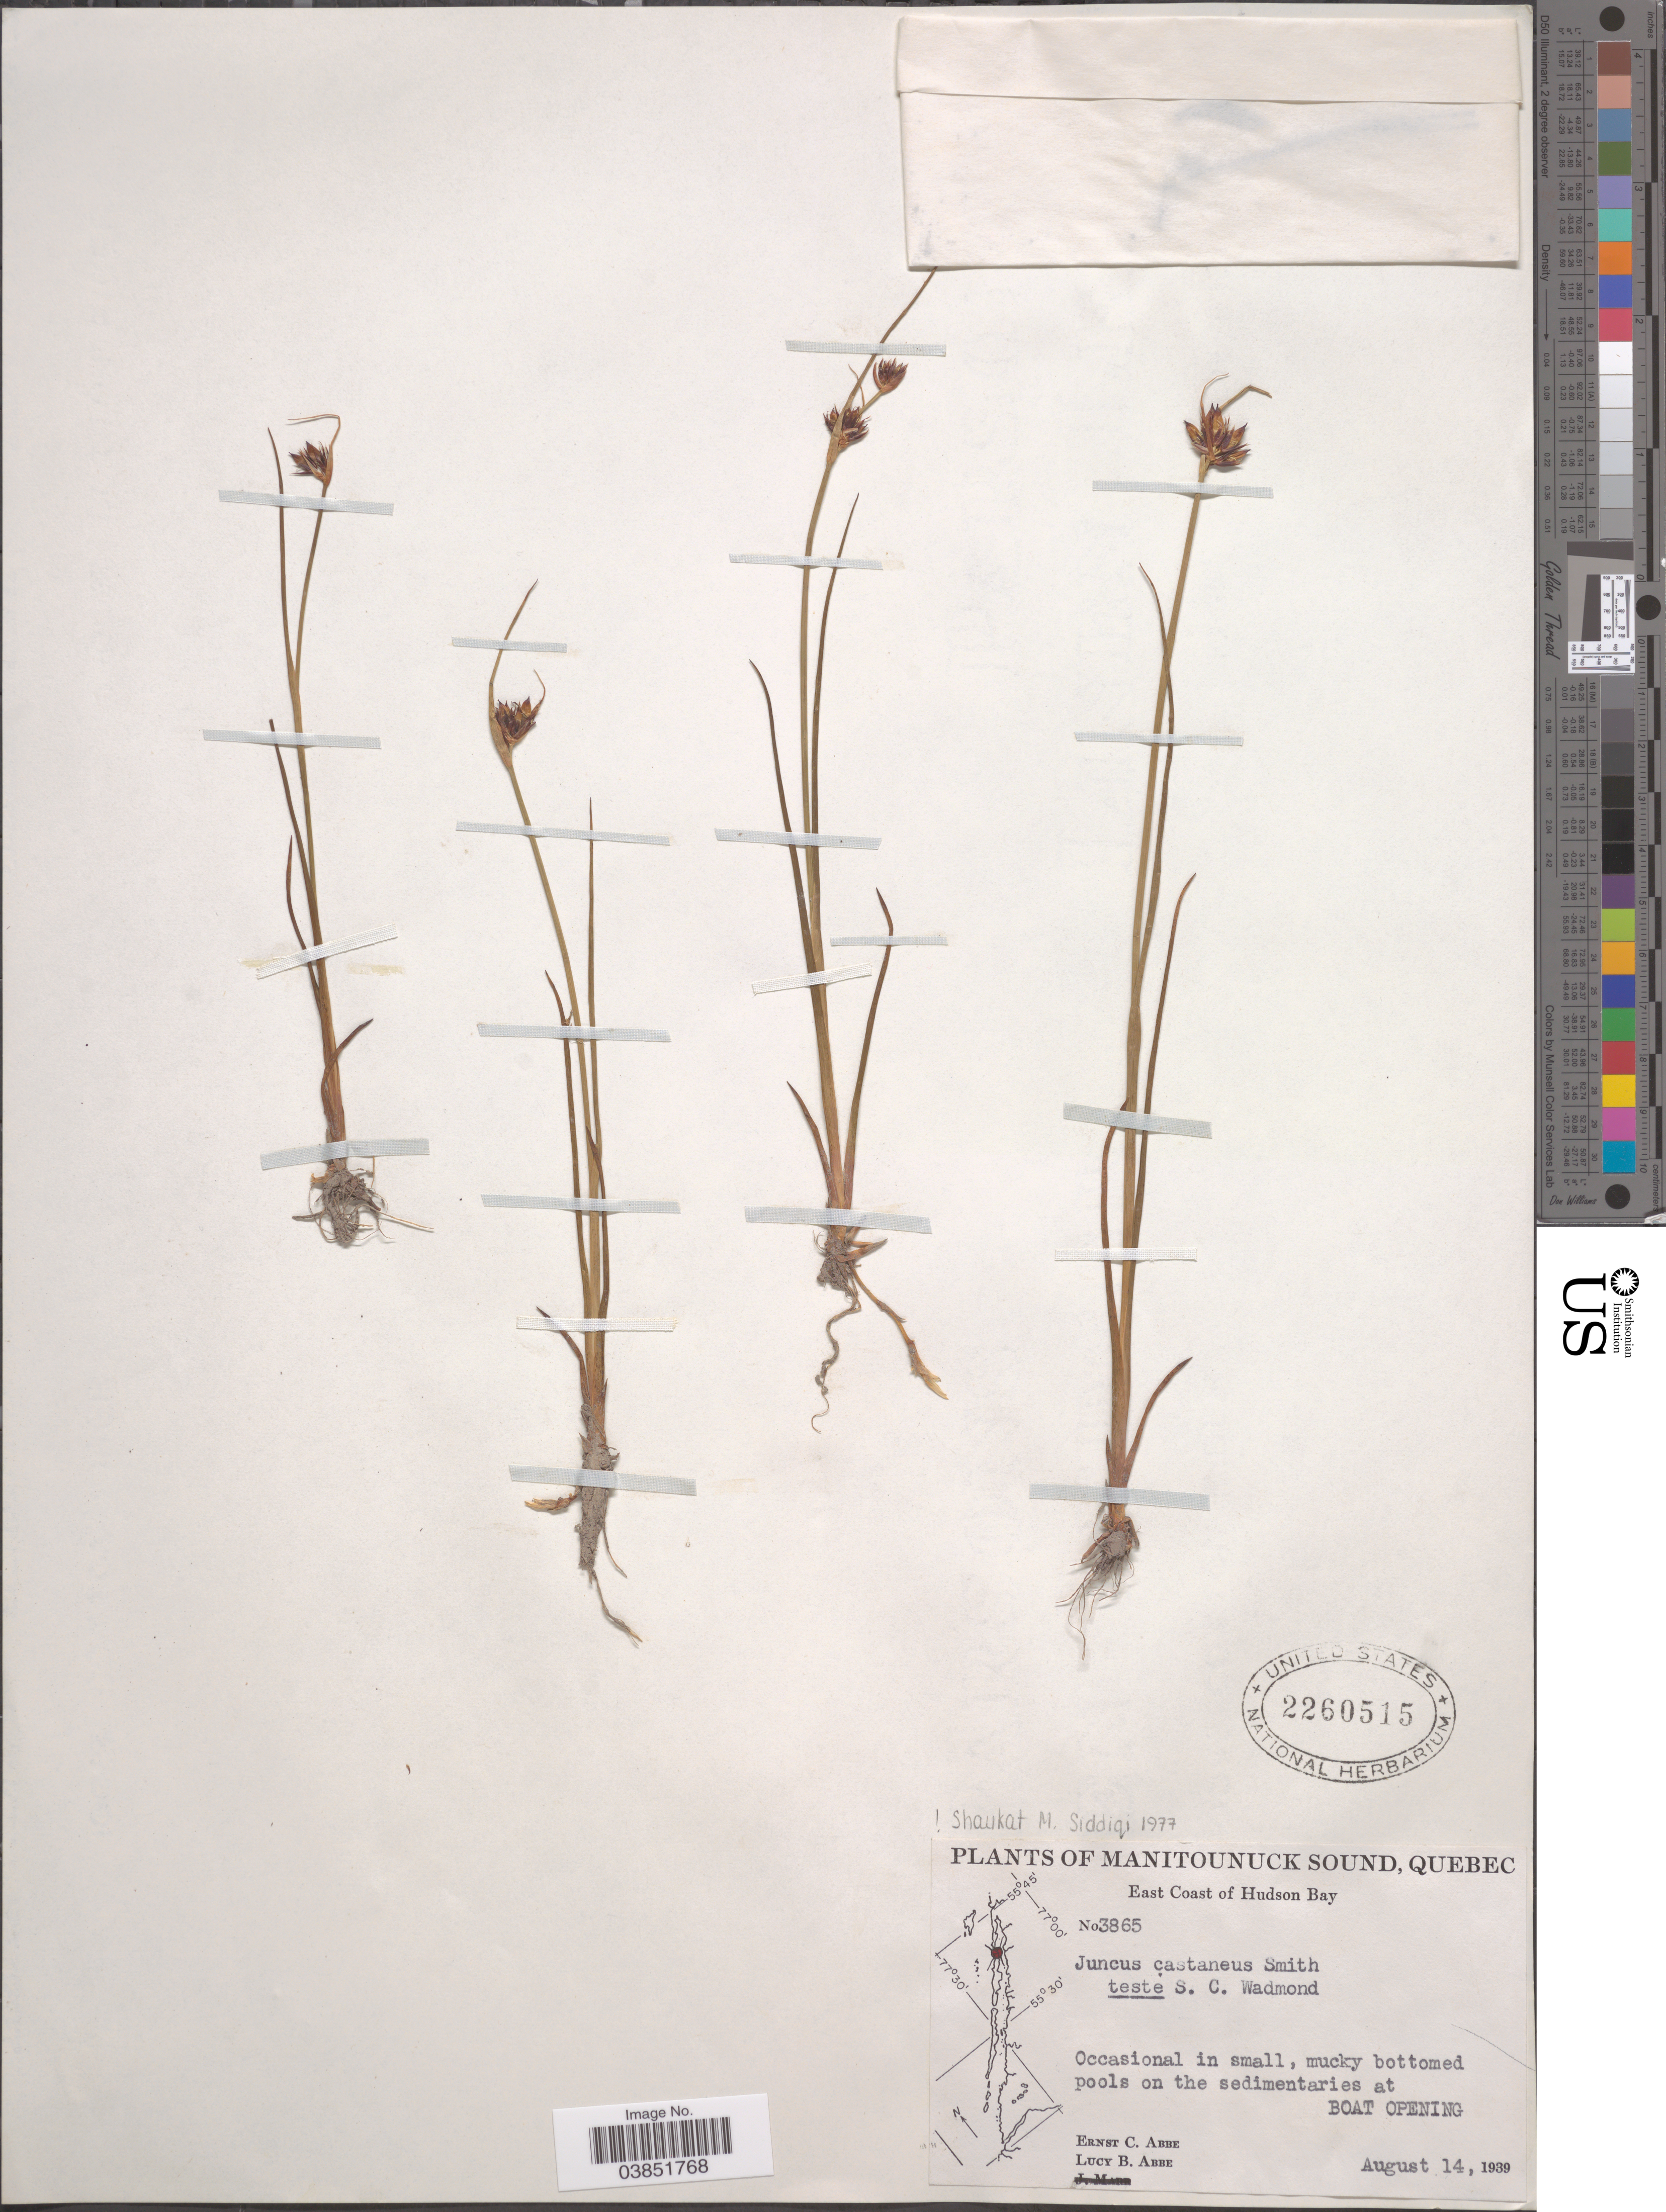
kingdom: Plantae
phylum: Tracheophyta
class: Liliopsida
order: Poales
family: Juncaceae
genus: Juncus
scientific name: Juncus castaneus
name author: Sm.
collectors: E. C. Abbe & L. B. Abbe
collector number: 3865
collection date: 1939-08-14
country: Canada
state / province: Quebec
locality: Manitounuck Sound. East Coast of Hudson Bay. On the sedimentaries at Boat Opening.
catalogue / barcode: US 2260515